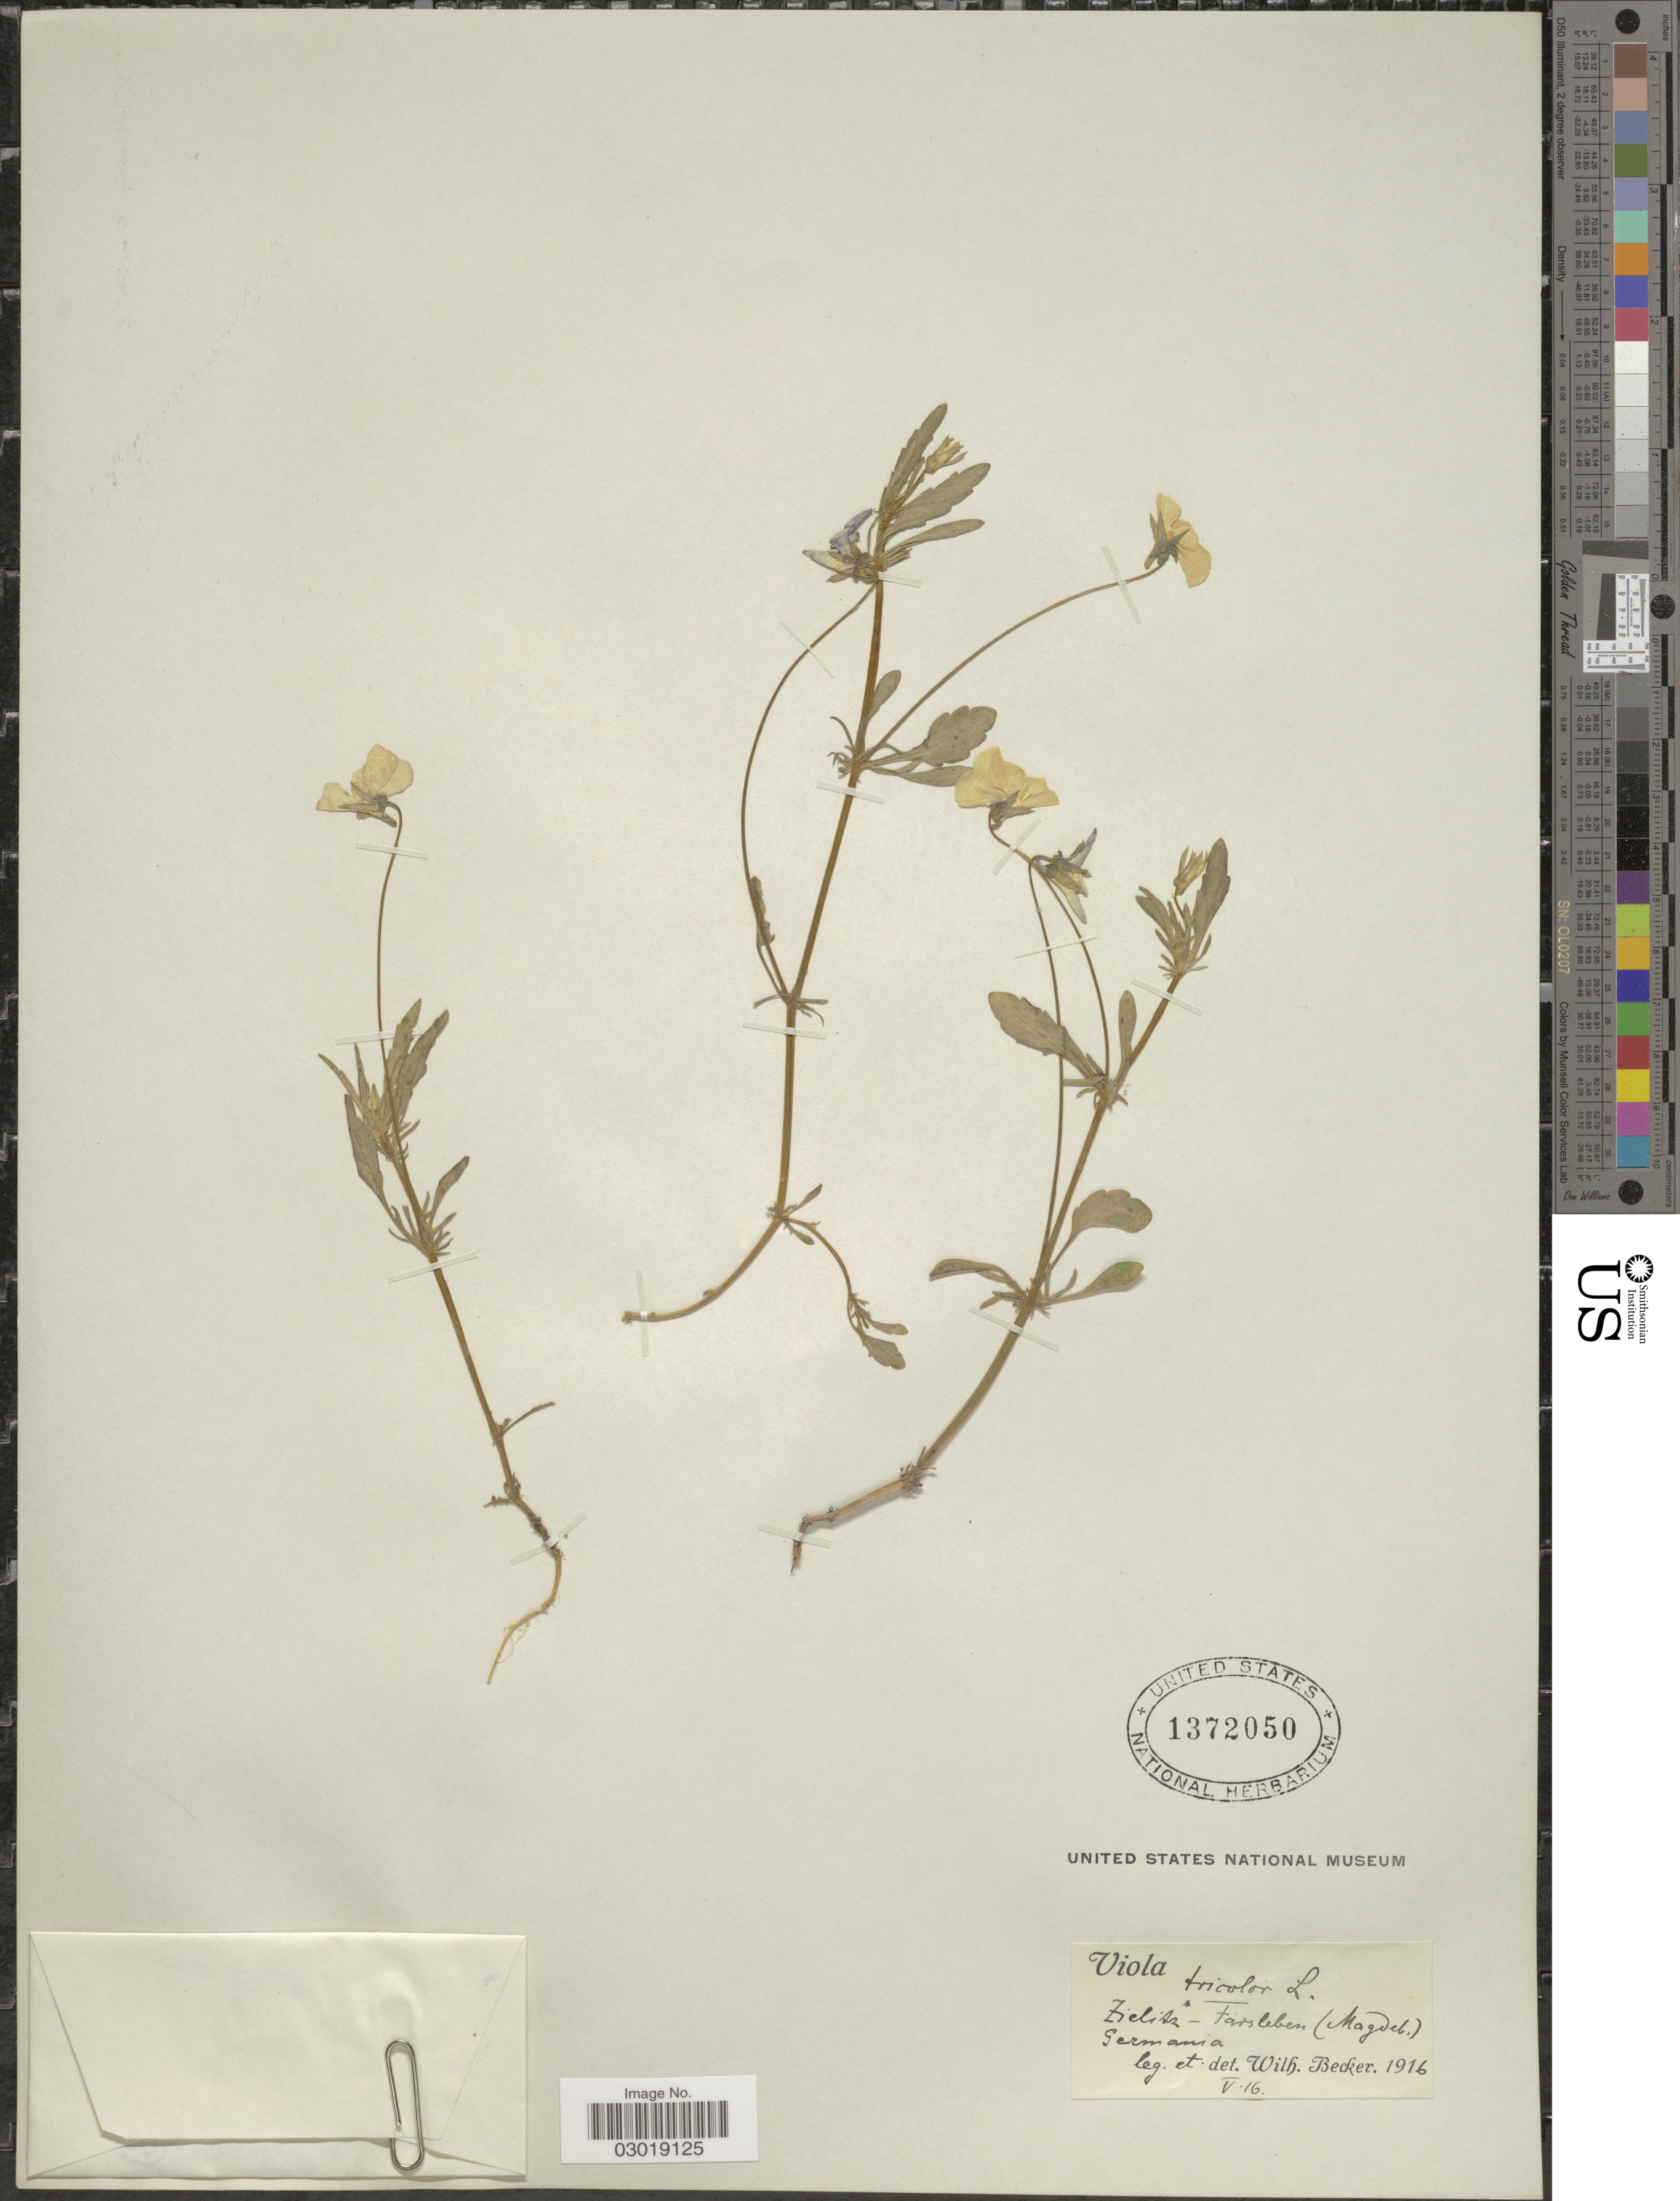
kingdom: Plantae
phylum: Tracheophyta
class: Magnoliopsida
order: Malpighiales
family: Violaceae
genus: Viola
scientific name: Viola tricolor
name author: L.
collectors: W. Becker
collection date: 1916-05-16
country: Germany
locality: Lielits-Farsleben (Magdeb.).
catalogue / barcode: US 1372050